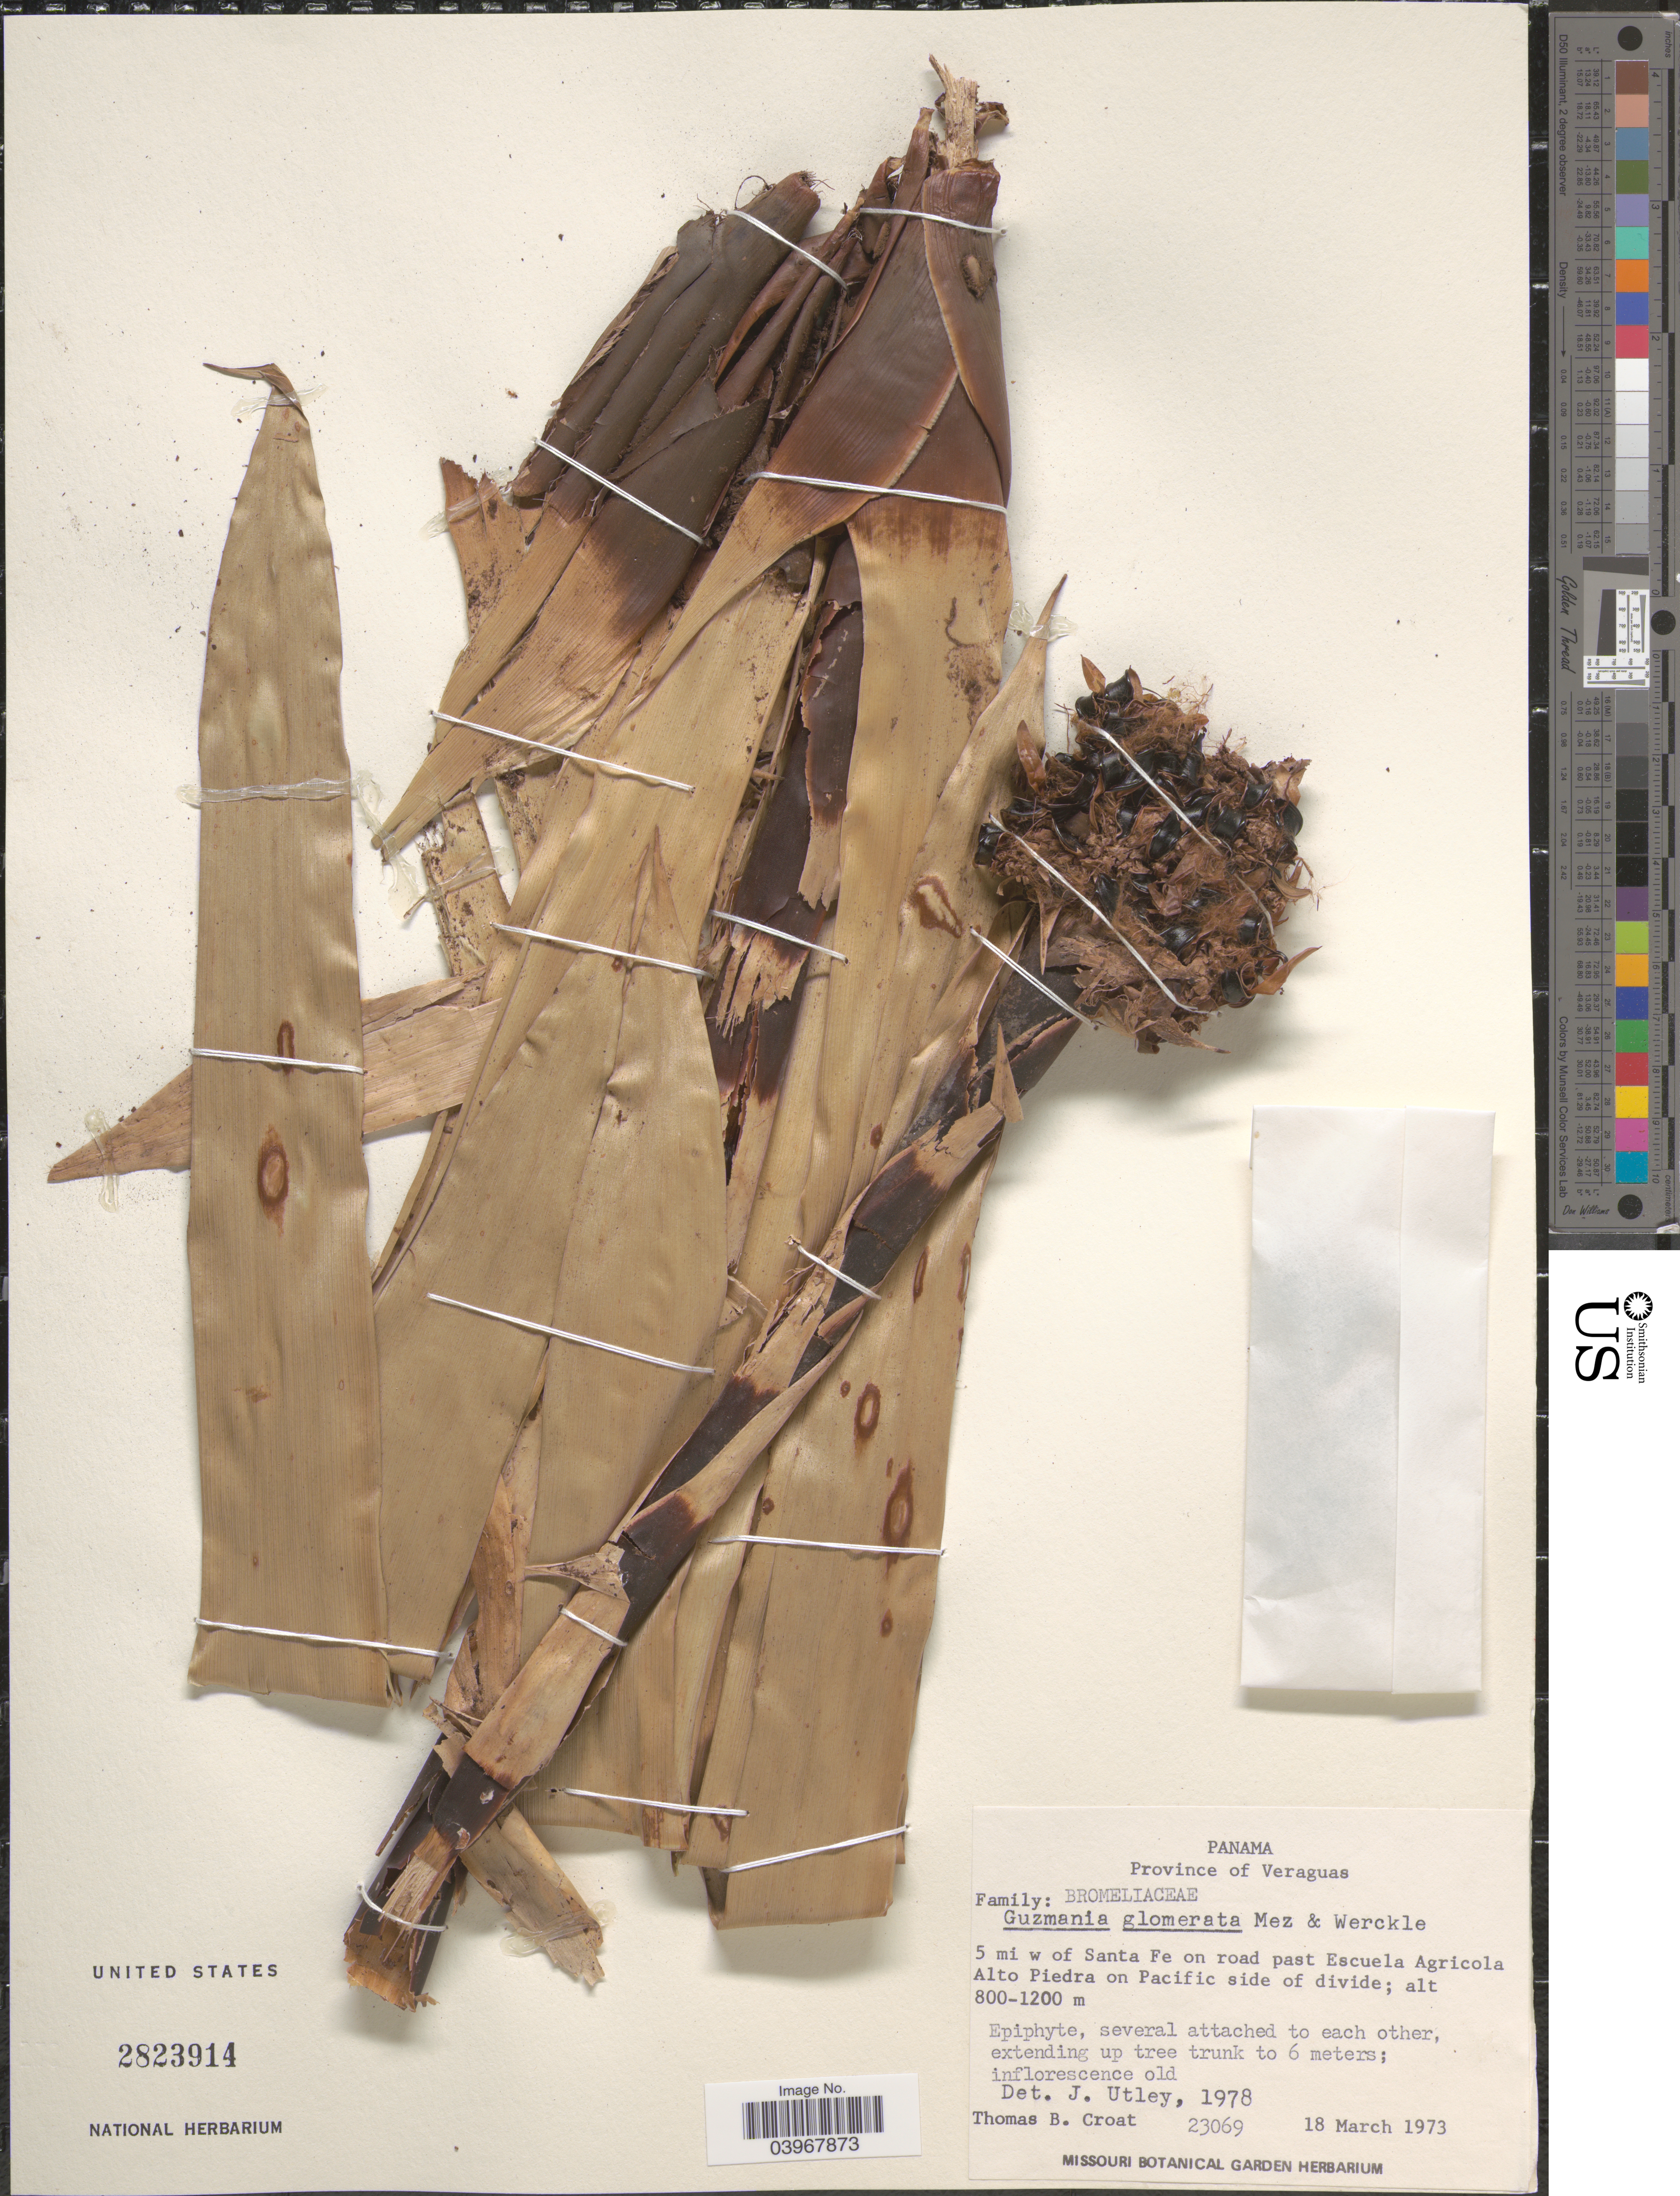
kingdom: Plantae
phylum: Tracheophyta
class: Liliopsida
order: Poales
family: Bromeliaceae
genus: Guzmania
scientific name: Guzmania glomerata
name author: Mez & Mez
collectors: T. B. Croat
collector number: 23069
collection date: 1973-03-18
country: Panama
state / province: Veraguas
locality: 5 mi w of Santa Fe on road past Escuela Agricola Alto Piedra on Pacific side of divide.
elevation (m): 800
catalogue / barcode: US 2823914